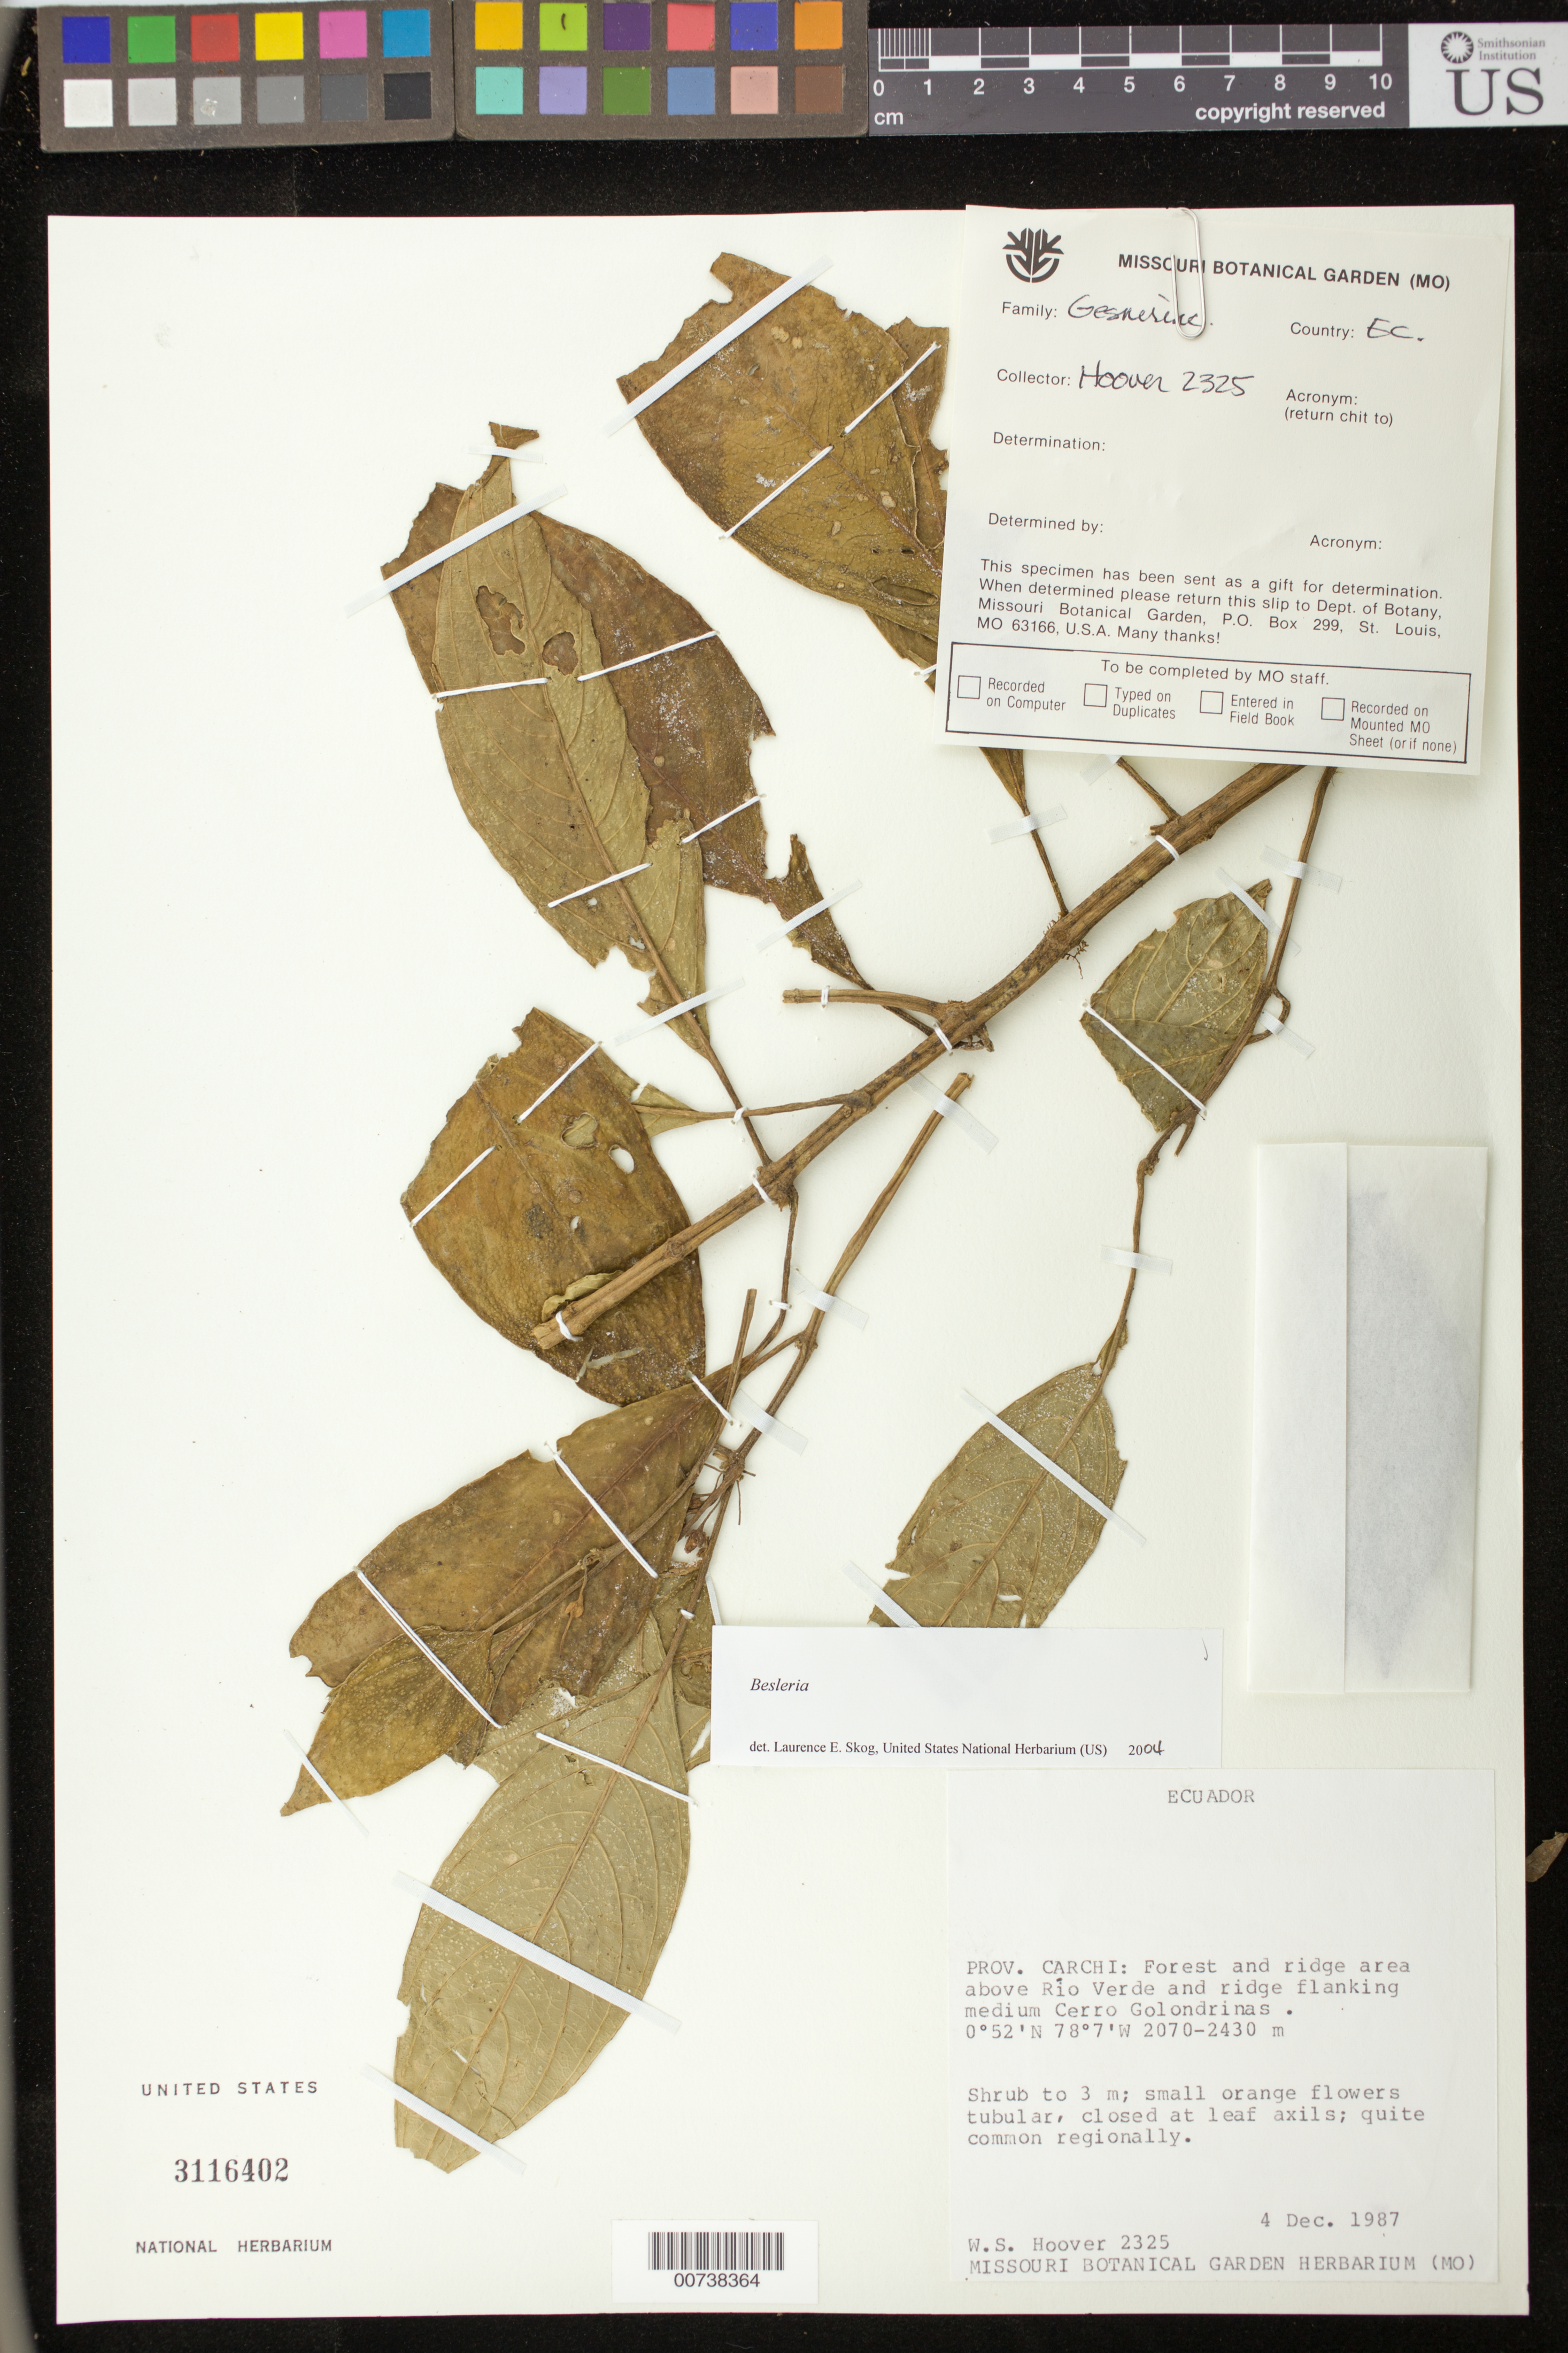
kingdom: Plantae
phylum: Tracheophyta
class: Magnoliopsida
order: Lamiales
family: Gesneriaceae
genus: Besleria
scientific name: Besleria sp.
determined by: Skog, Laurence E.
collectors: W. S. Hoover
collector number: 2325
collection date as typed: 04 Dec 1987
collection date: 1987-12-04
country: Ecuador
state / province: Carchi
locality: Prov. Carchi: forest and ridge area above Rio Verde and ridge flanking Medium Cerro Golondrinas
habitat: Forest and ridge area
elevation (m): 2070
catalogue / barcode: US 3116402